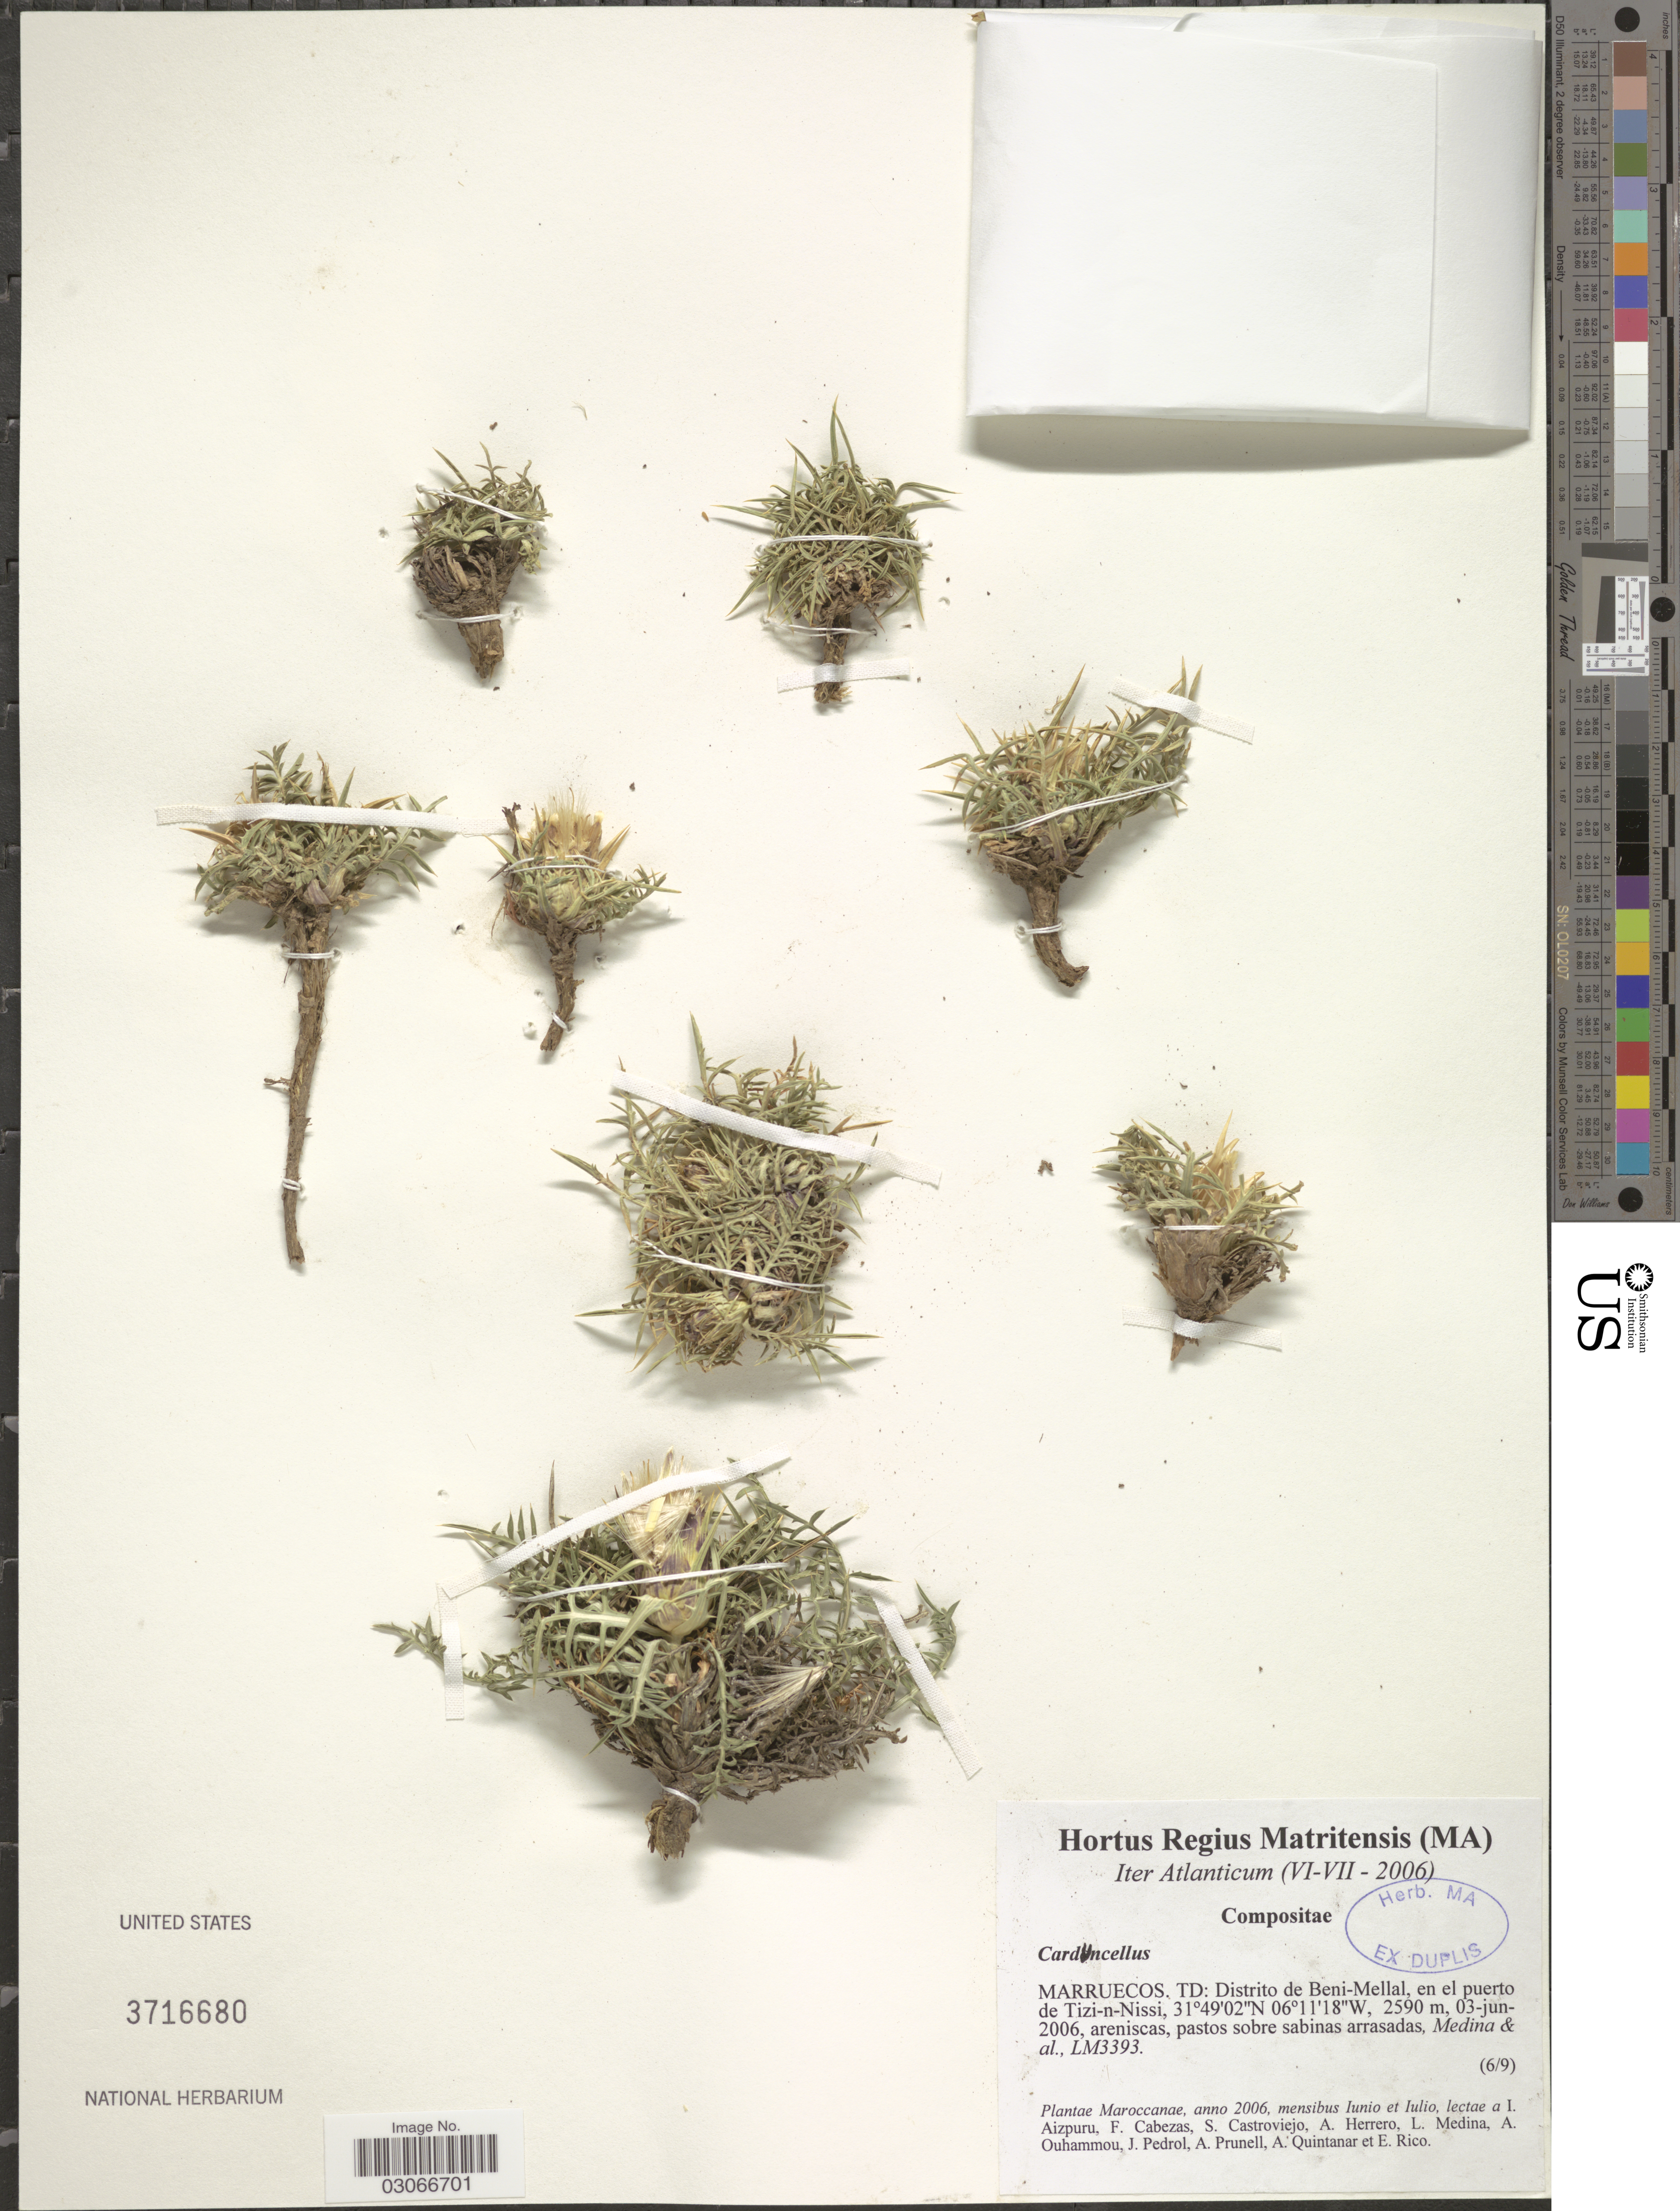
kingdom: Plantae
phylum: Tracheophyta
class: Magnoliopsida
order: Asterales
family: Asteraceae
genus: Carduncellus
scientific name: Carduncellus sp.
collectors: L. Medina, I. Aizpuru, F. Cabezas, S. Castroviejo & et al.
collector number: LM3393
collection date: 2006-06-03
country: Morocco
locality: Marruecos. TD: Distrito de Beni-Mellal, en el puerto de Tizi-n-Nissi.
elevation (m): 2590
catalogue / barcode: US 3716680